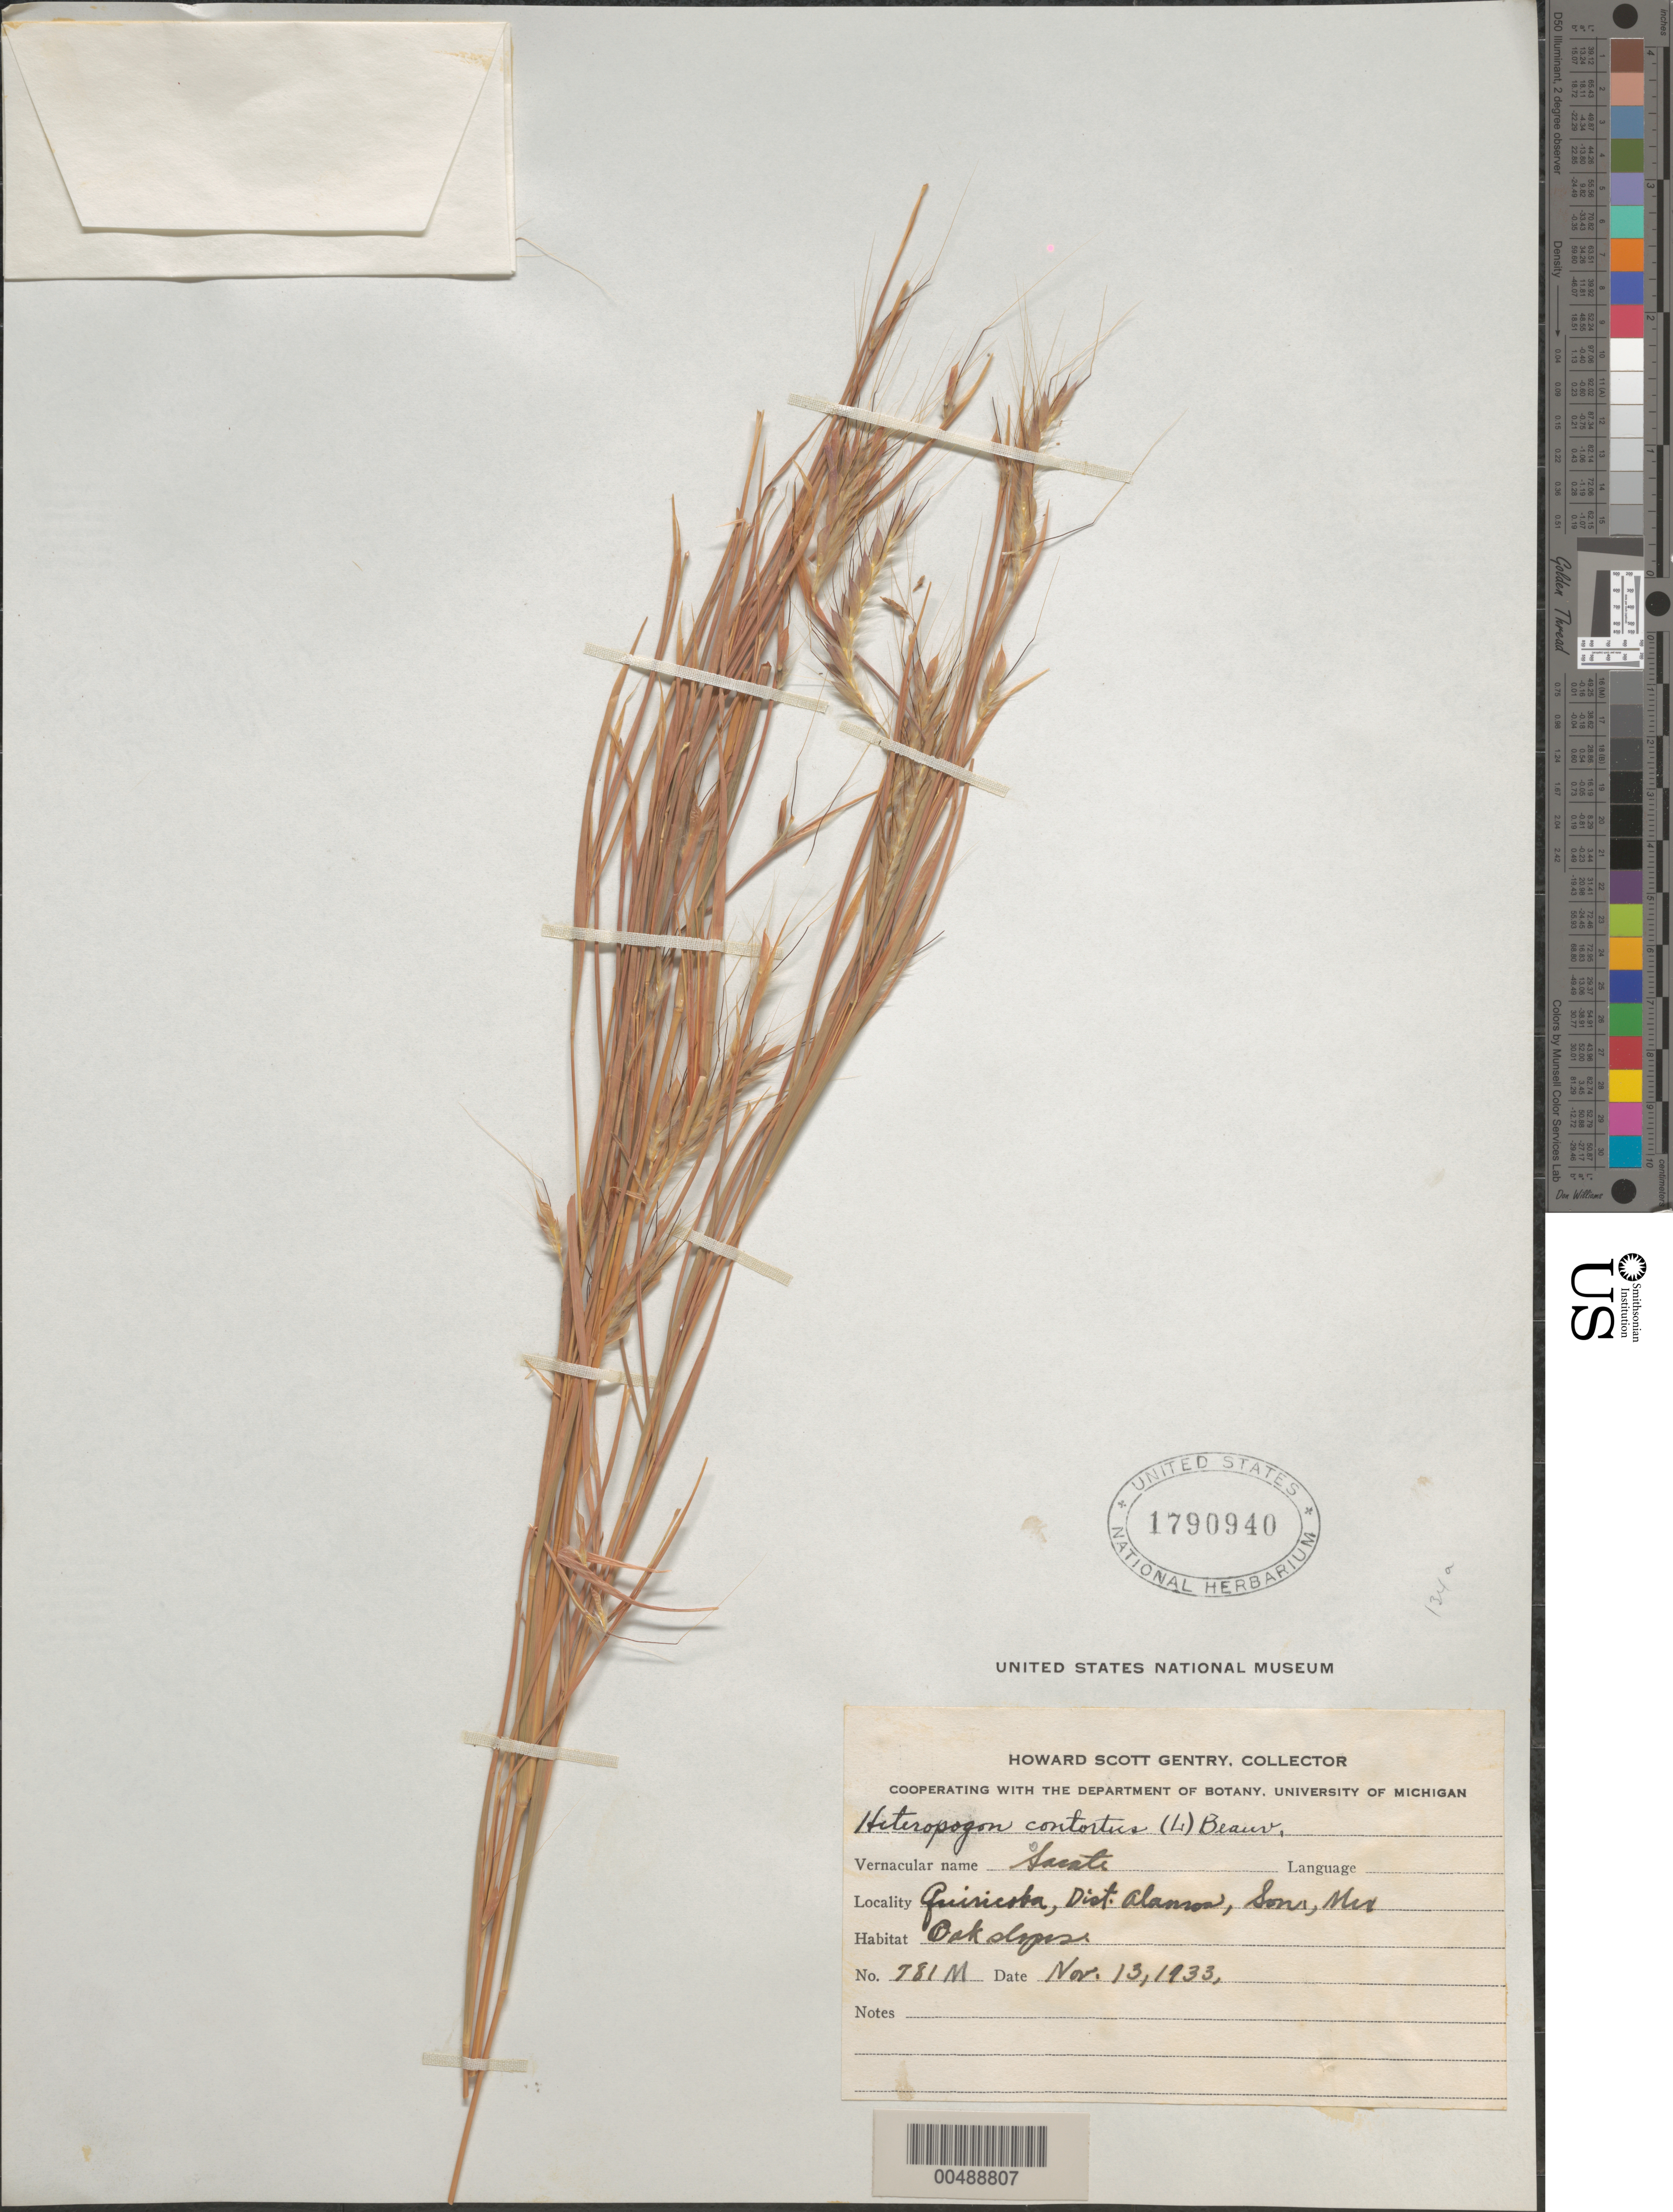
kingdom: Plantae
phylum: Tracheophyta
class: Liliopsida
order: Poales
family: Poaceae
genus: Diectomis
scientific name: Diectomis fastigiata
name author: (Sw.) P. Beauv.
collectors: H. S. Gentry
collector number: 781M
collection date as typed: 13 Nov 1933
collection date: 1933-11-13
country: Mexico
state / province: Sonora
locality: Quiricoba, Alamos Dis.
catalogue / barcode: US 1790940